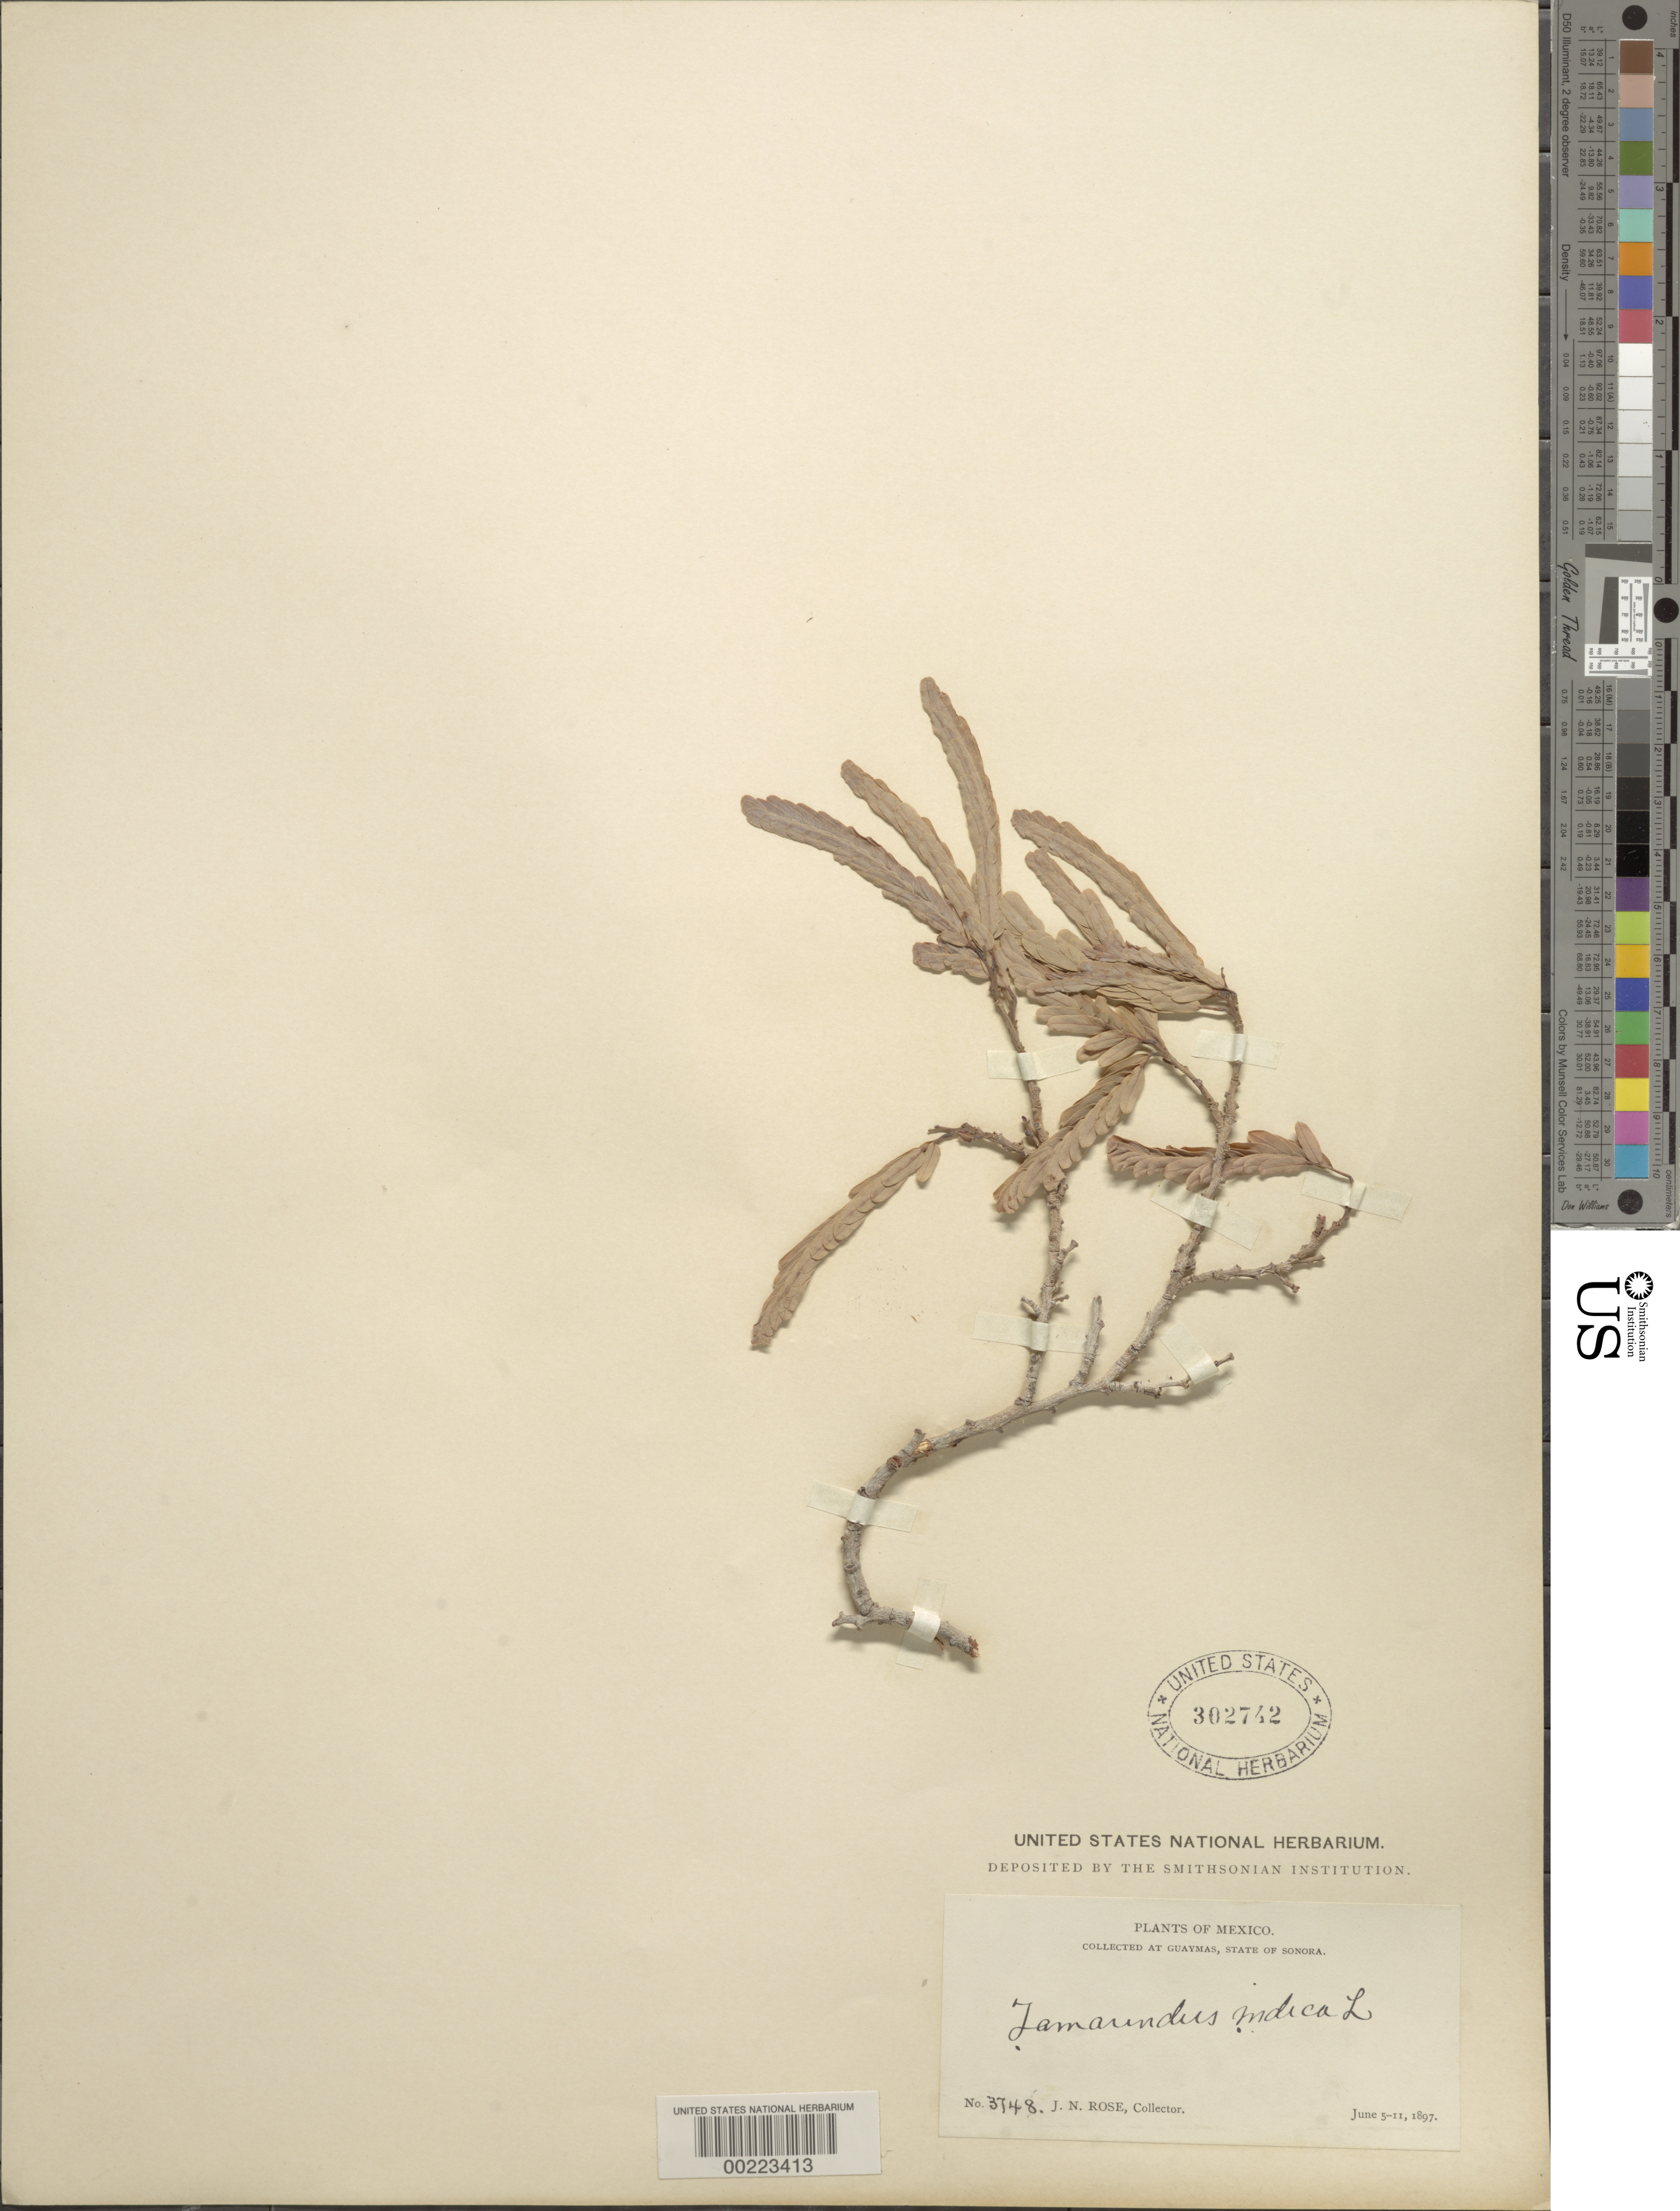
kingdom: Plantae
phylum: Tracheophyta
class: Magnoliopsida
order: Fabales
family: Fabaceae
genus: Tamarindus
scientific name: Tamarindus indica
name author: L.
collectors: J. N. Rose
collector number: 3748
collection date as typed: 05 Jun 1897 to 11 Jun 1897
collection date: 1897-06-05/1897-06-11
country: Mexico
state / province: Sonora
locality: Guaymas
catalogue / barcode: US 302742